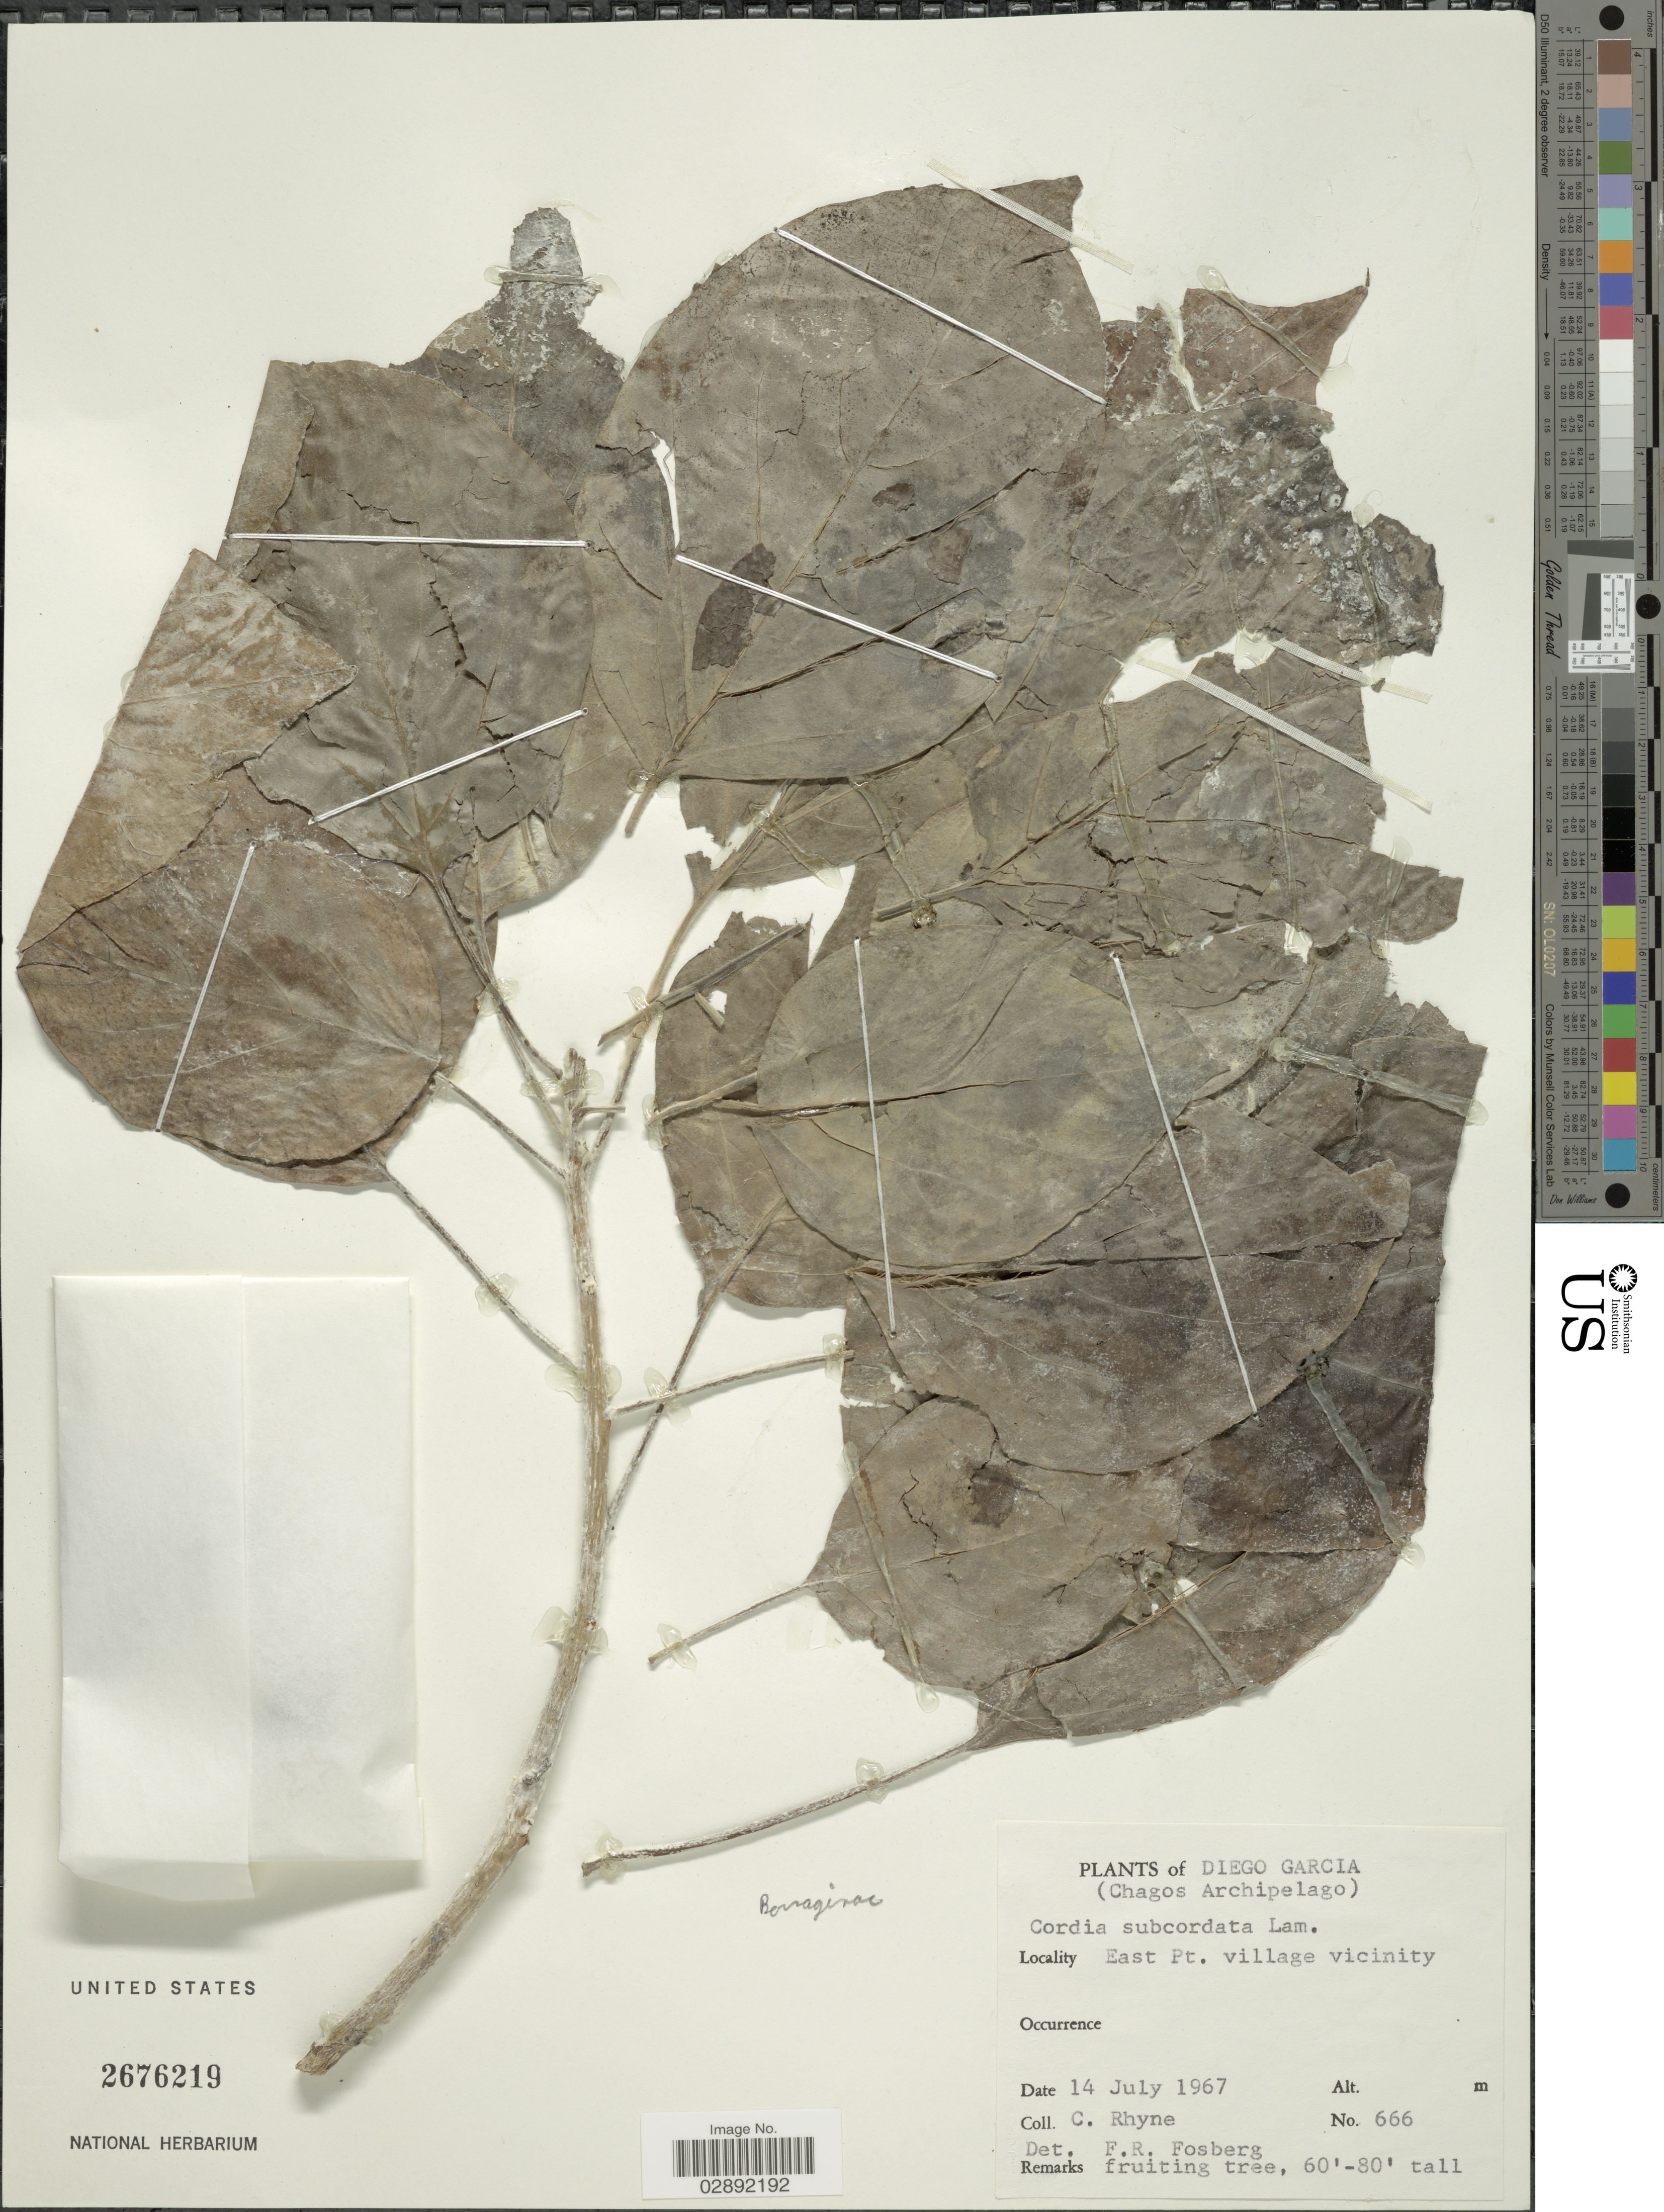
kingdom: Plantae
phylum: Tracheophyta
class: Magnoliopsida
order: Boraginales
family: Cordiaceae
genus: Cordia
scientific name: Cordia subcordata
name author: Lam.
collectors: C. Rhyne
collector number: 666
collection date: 1967-07-14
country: British Indian Ocean Territory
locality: Diego Garcia (Chagos Archipelago). East Pt. village vicinity.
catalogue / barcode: US 2676219